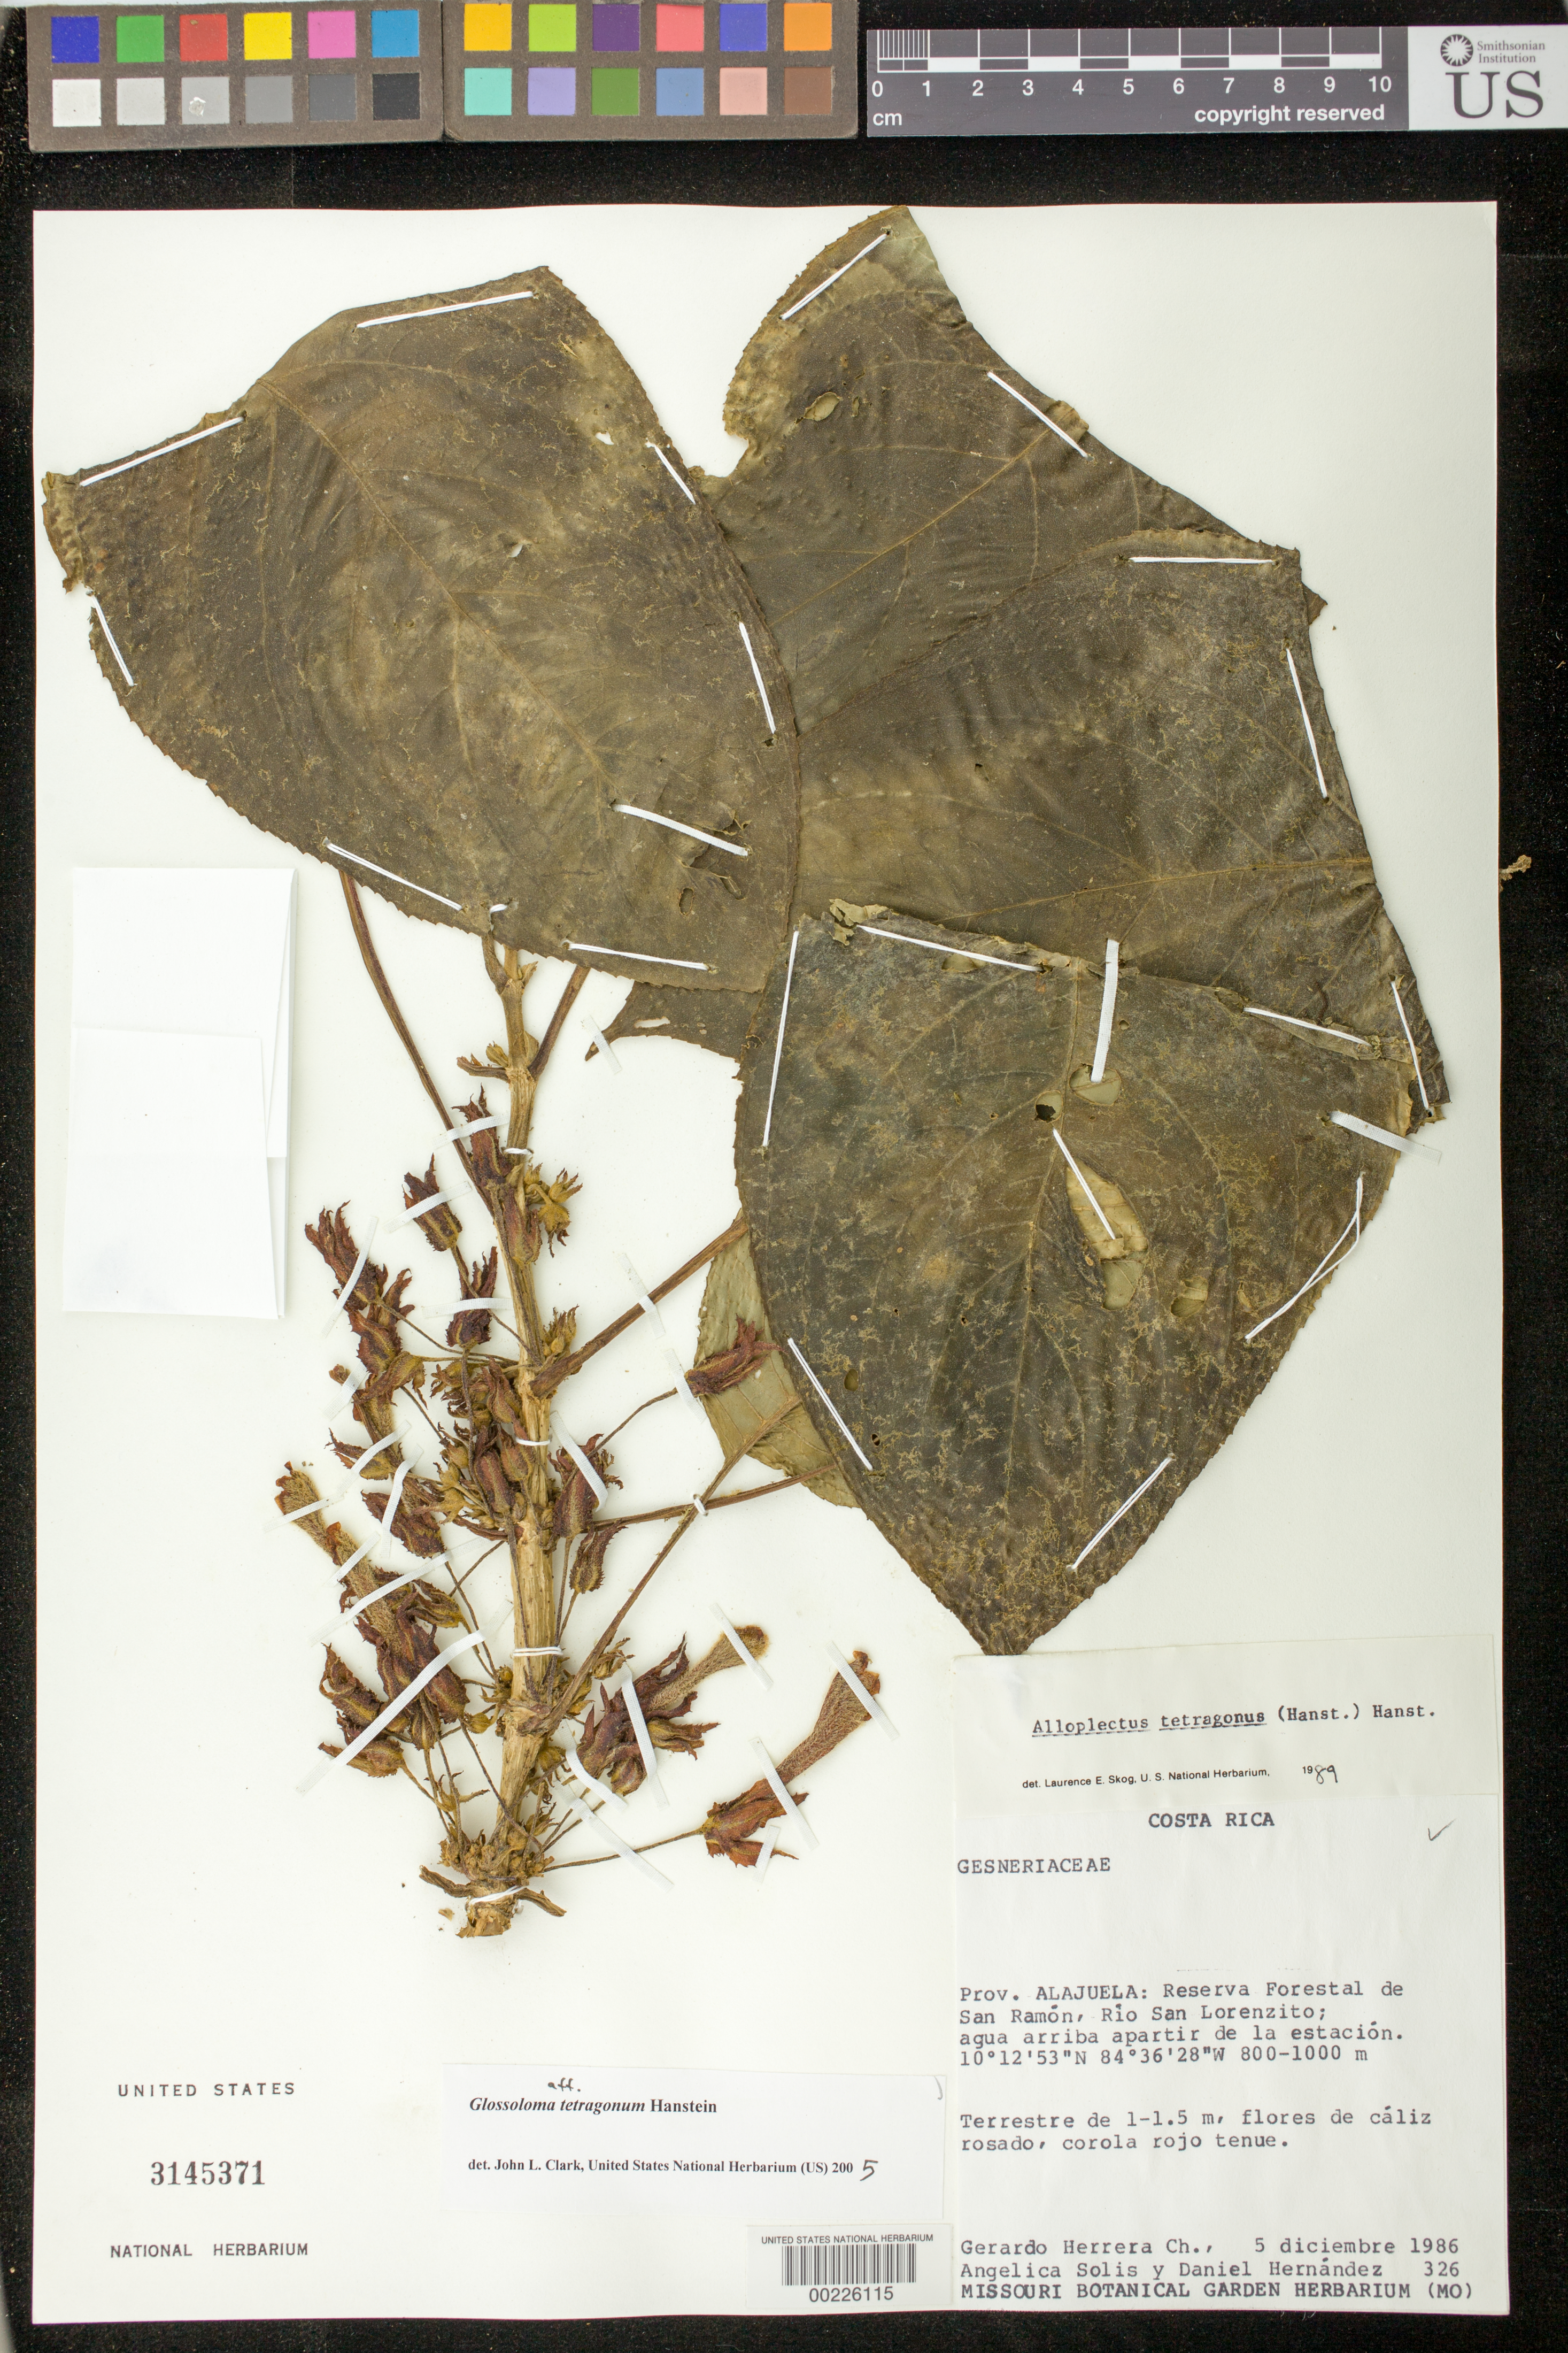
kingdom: Plantae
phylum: Tracheophyta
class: Magnoliopsida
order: Lamiales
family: Gesneriaceae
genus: Glossoloma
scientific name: Glossoloma tetragonum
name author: Hanst.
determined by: Clark, J. L., (SEL), The Marie Selby Botanical Garden (UNITED STATES)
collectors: G. Herrera, A. Solis & D. Hernández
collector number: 326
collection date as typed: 05 Dec 1986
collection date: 1986-12-05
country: Costa Rica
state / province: Alajuela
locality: Reserva Forestal de San Ramón, Río San Lorenzito; agua arriba apartir de la estación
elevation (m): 800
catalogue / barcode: US 3145371